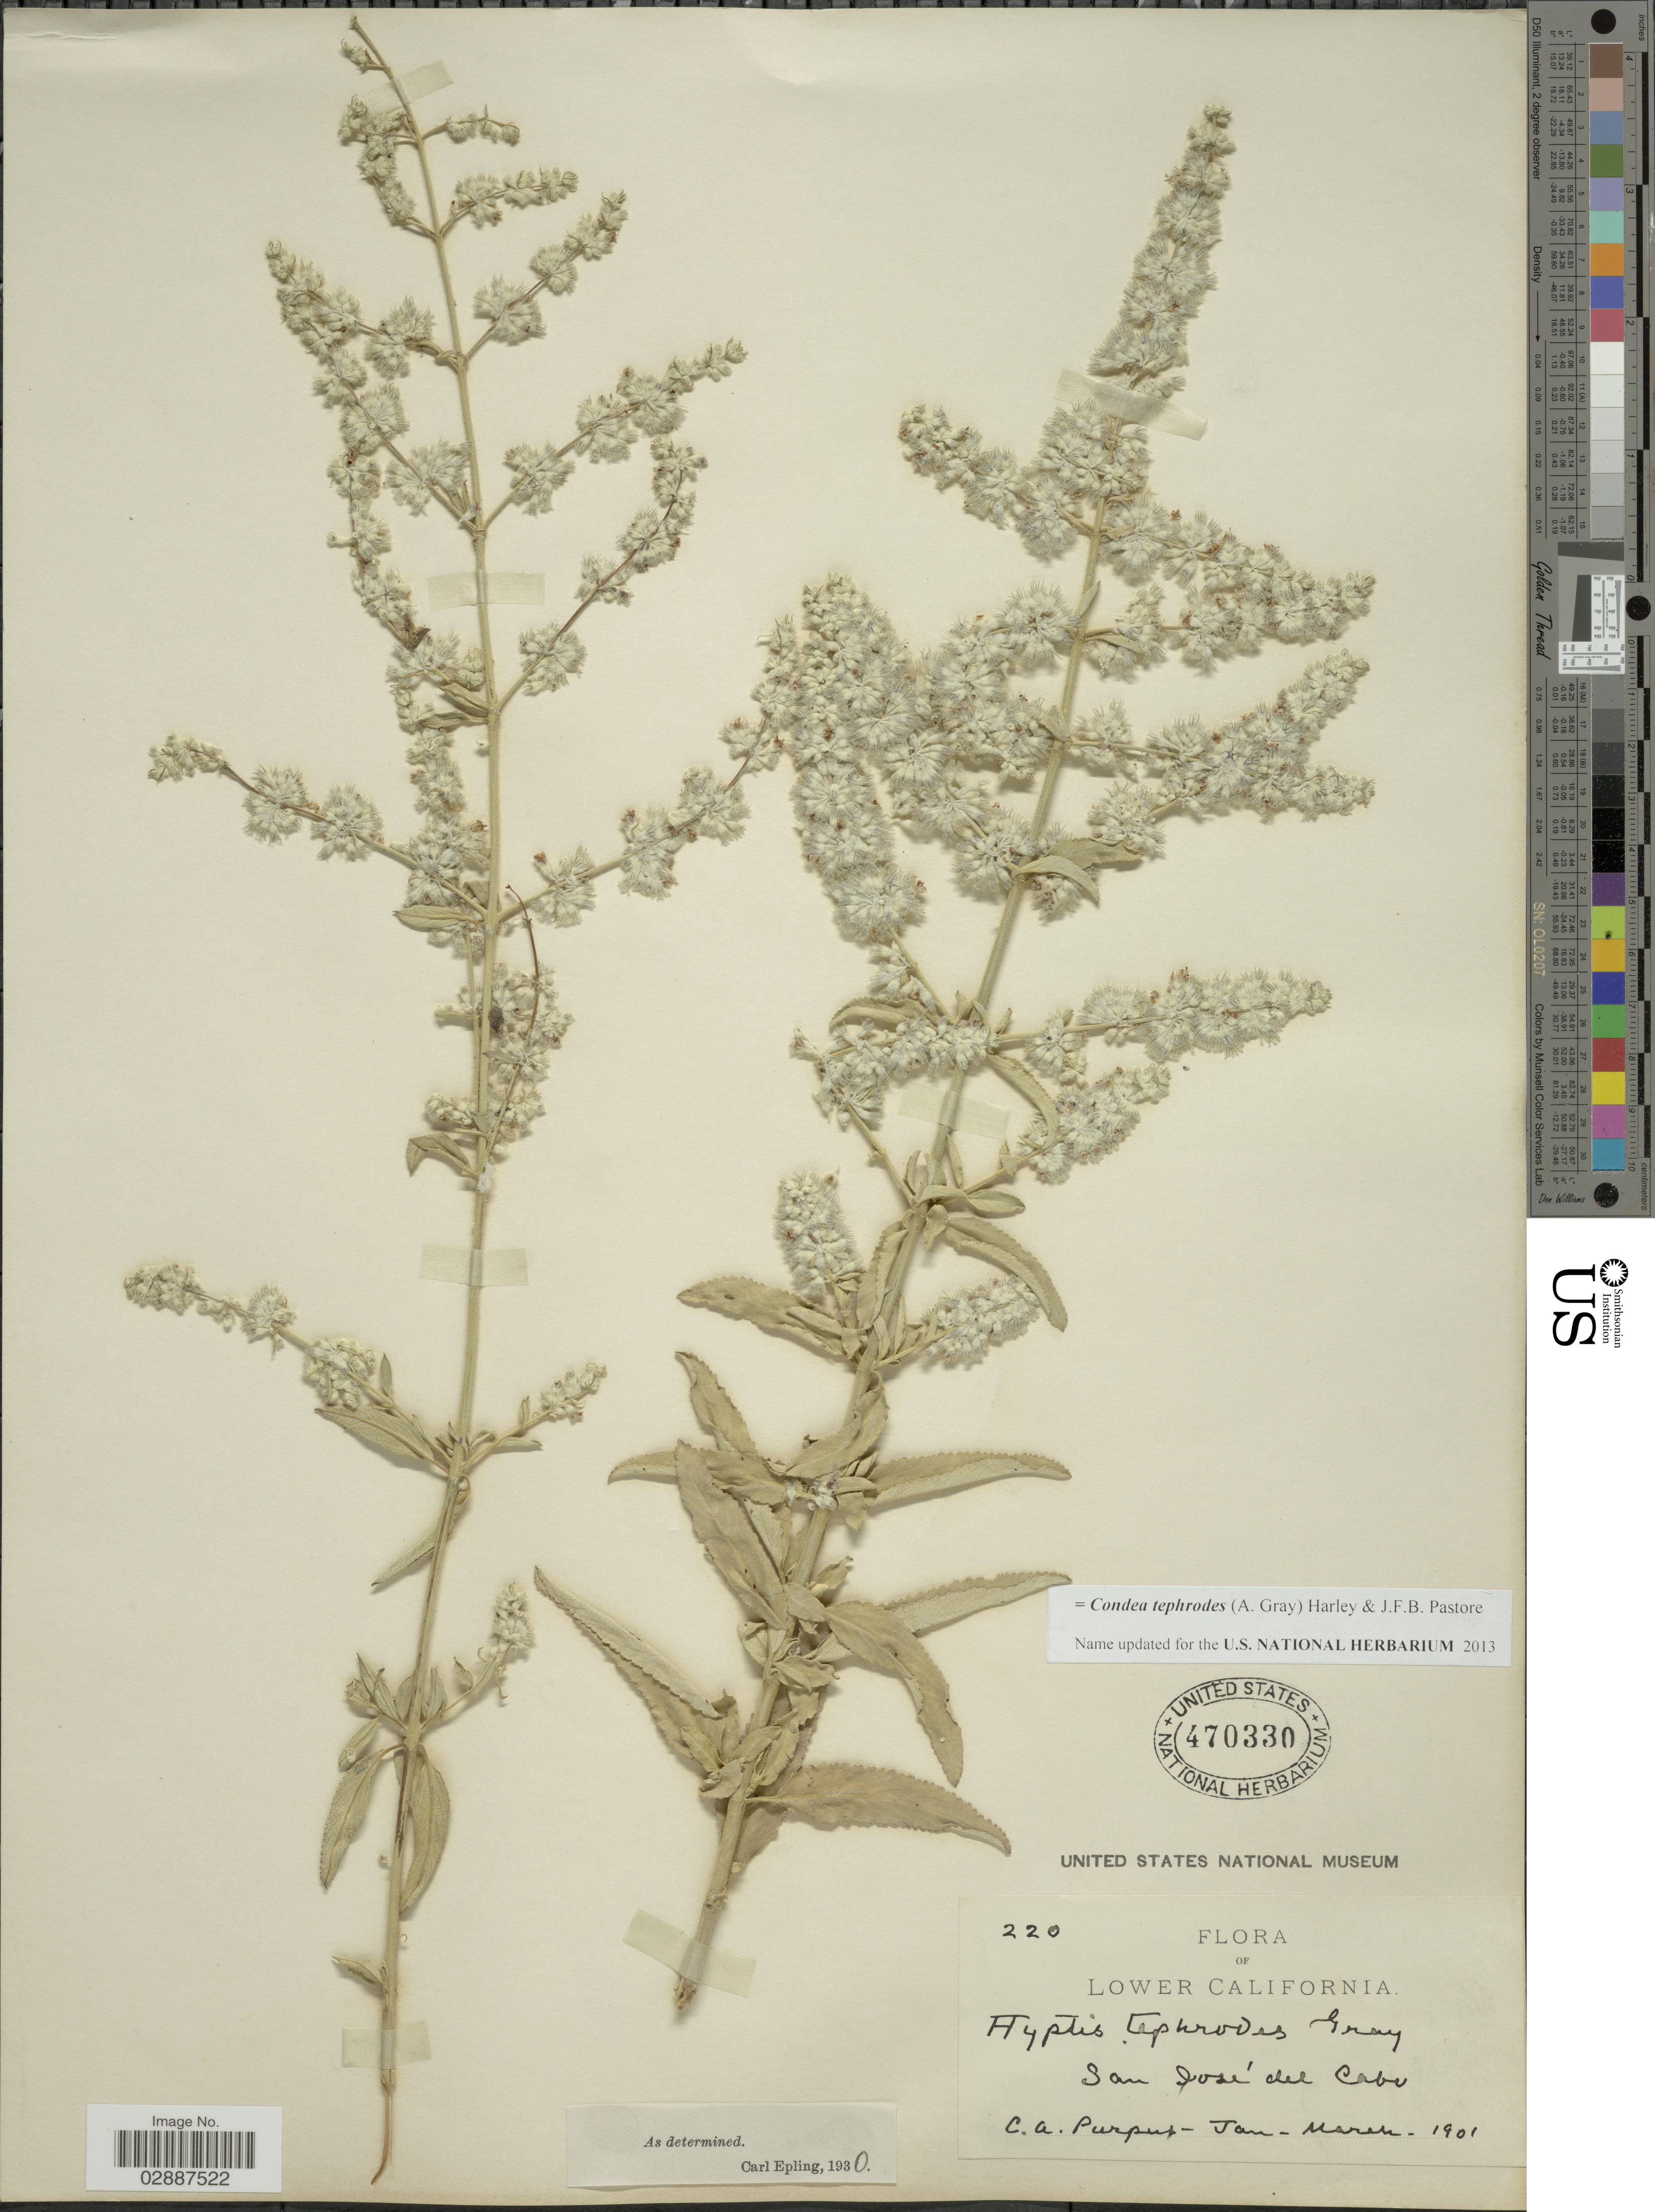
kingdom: Plantae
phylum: Tracheophyta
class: Magnoliopsida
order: Lamiales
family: Lamiaceae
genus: Condea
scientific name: Condea tephrodes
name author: (A. Gray) Harley & J.F.B. Pastore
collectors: C. A. Purpus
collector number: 220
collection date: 1901-01/1901-03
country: Mexico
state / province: Baja California Sur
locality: Lower California. San José del Cabo.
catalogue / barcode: US 470330